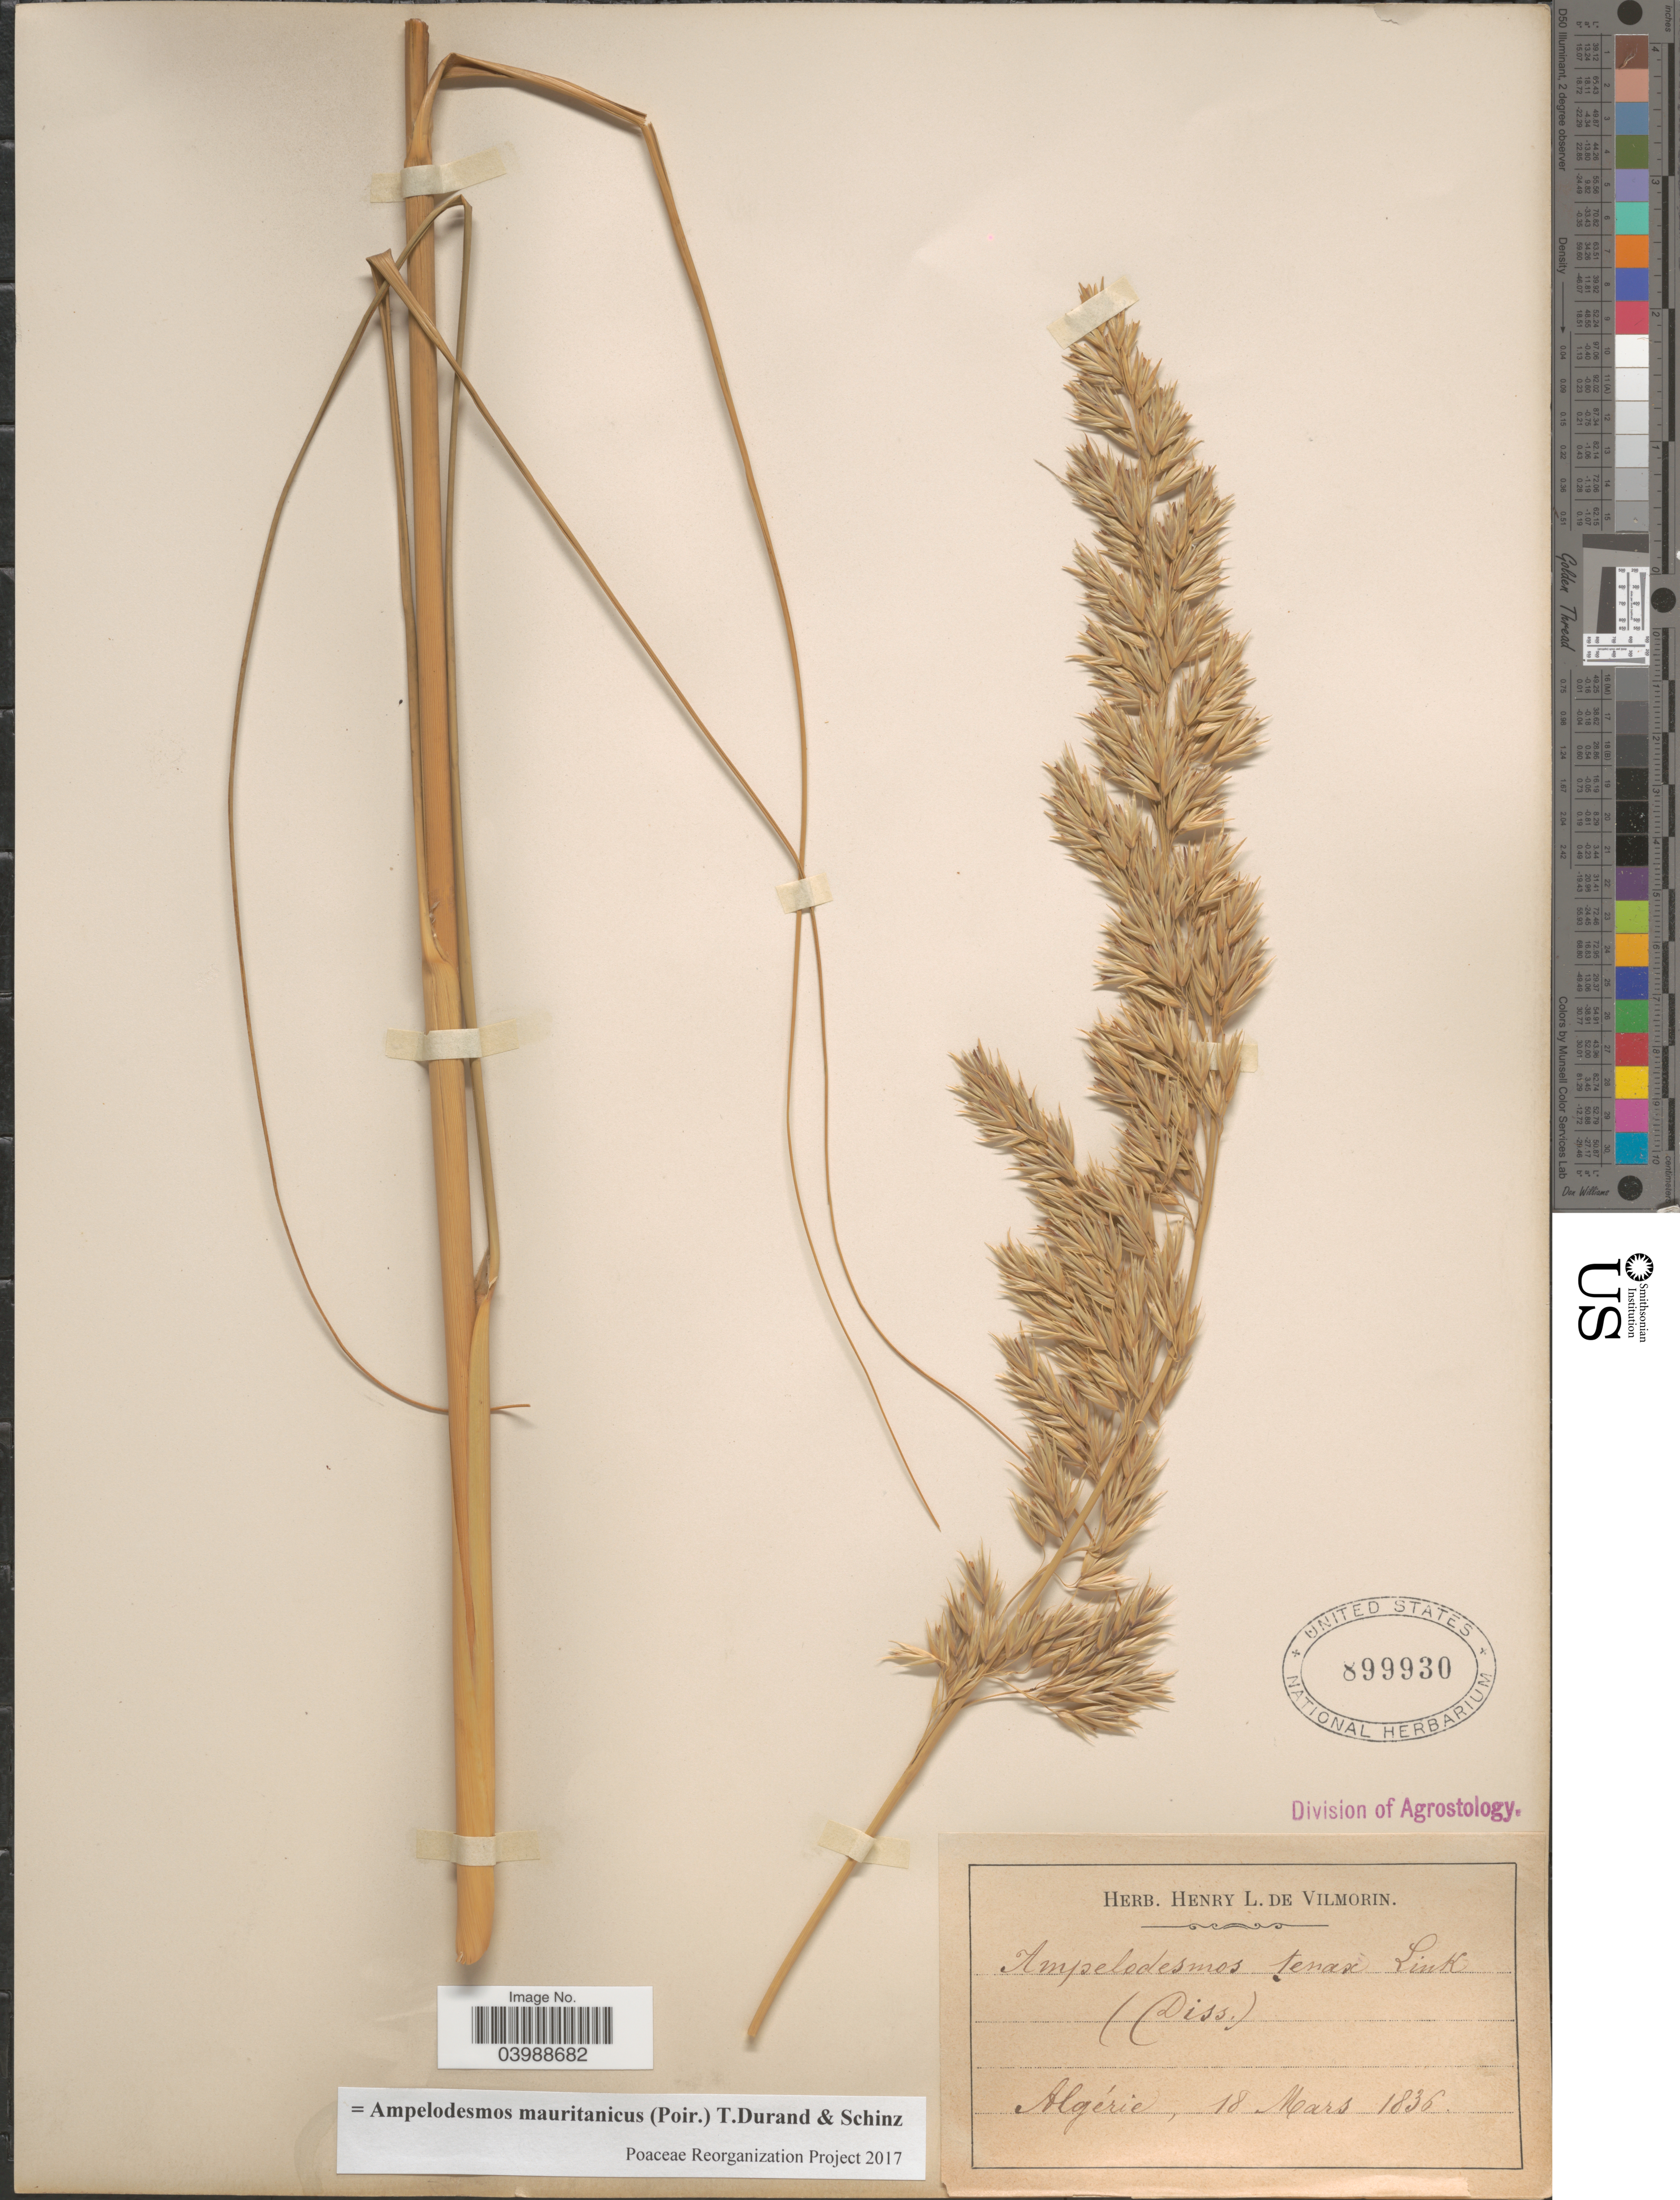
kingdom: Plantae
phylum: Tracheophyta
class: Liliopsida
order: Poales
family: Poaceae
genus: Ampelodesmos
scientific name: Ampelodesmos mauritanicus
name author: (Poir.) Durand & Schinz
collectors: Ex herb. Henry L. de Vilmorin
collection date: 1836-03-18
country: Algeria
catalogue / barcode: US 899930